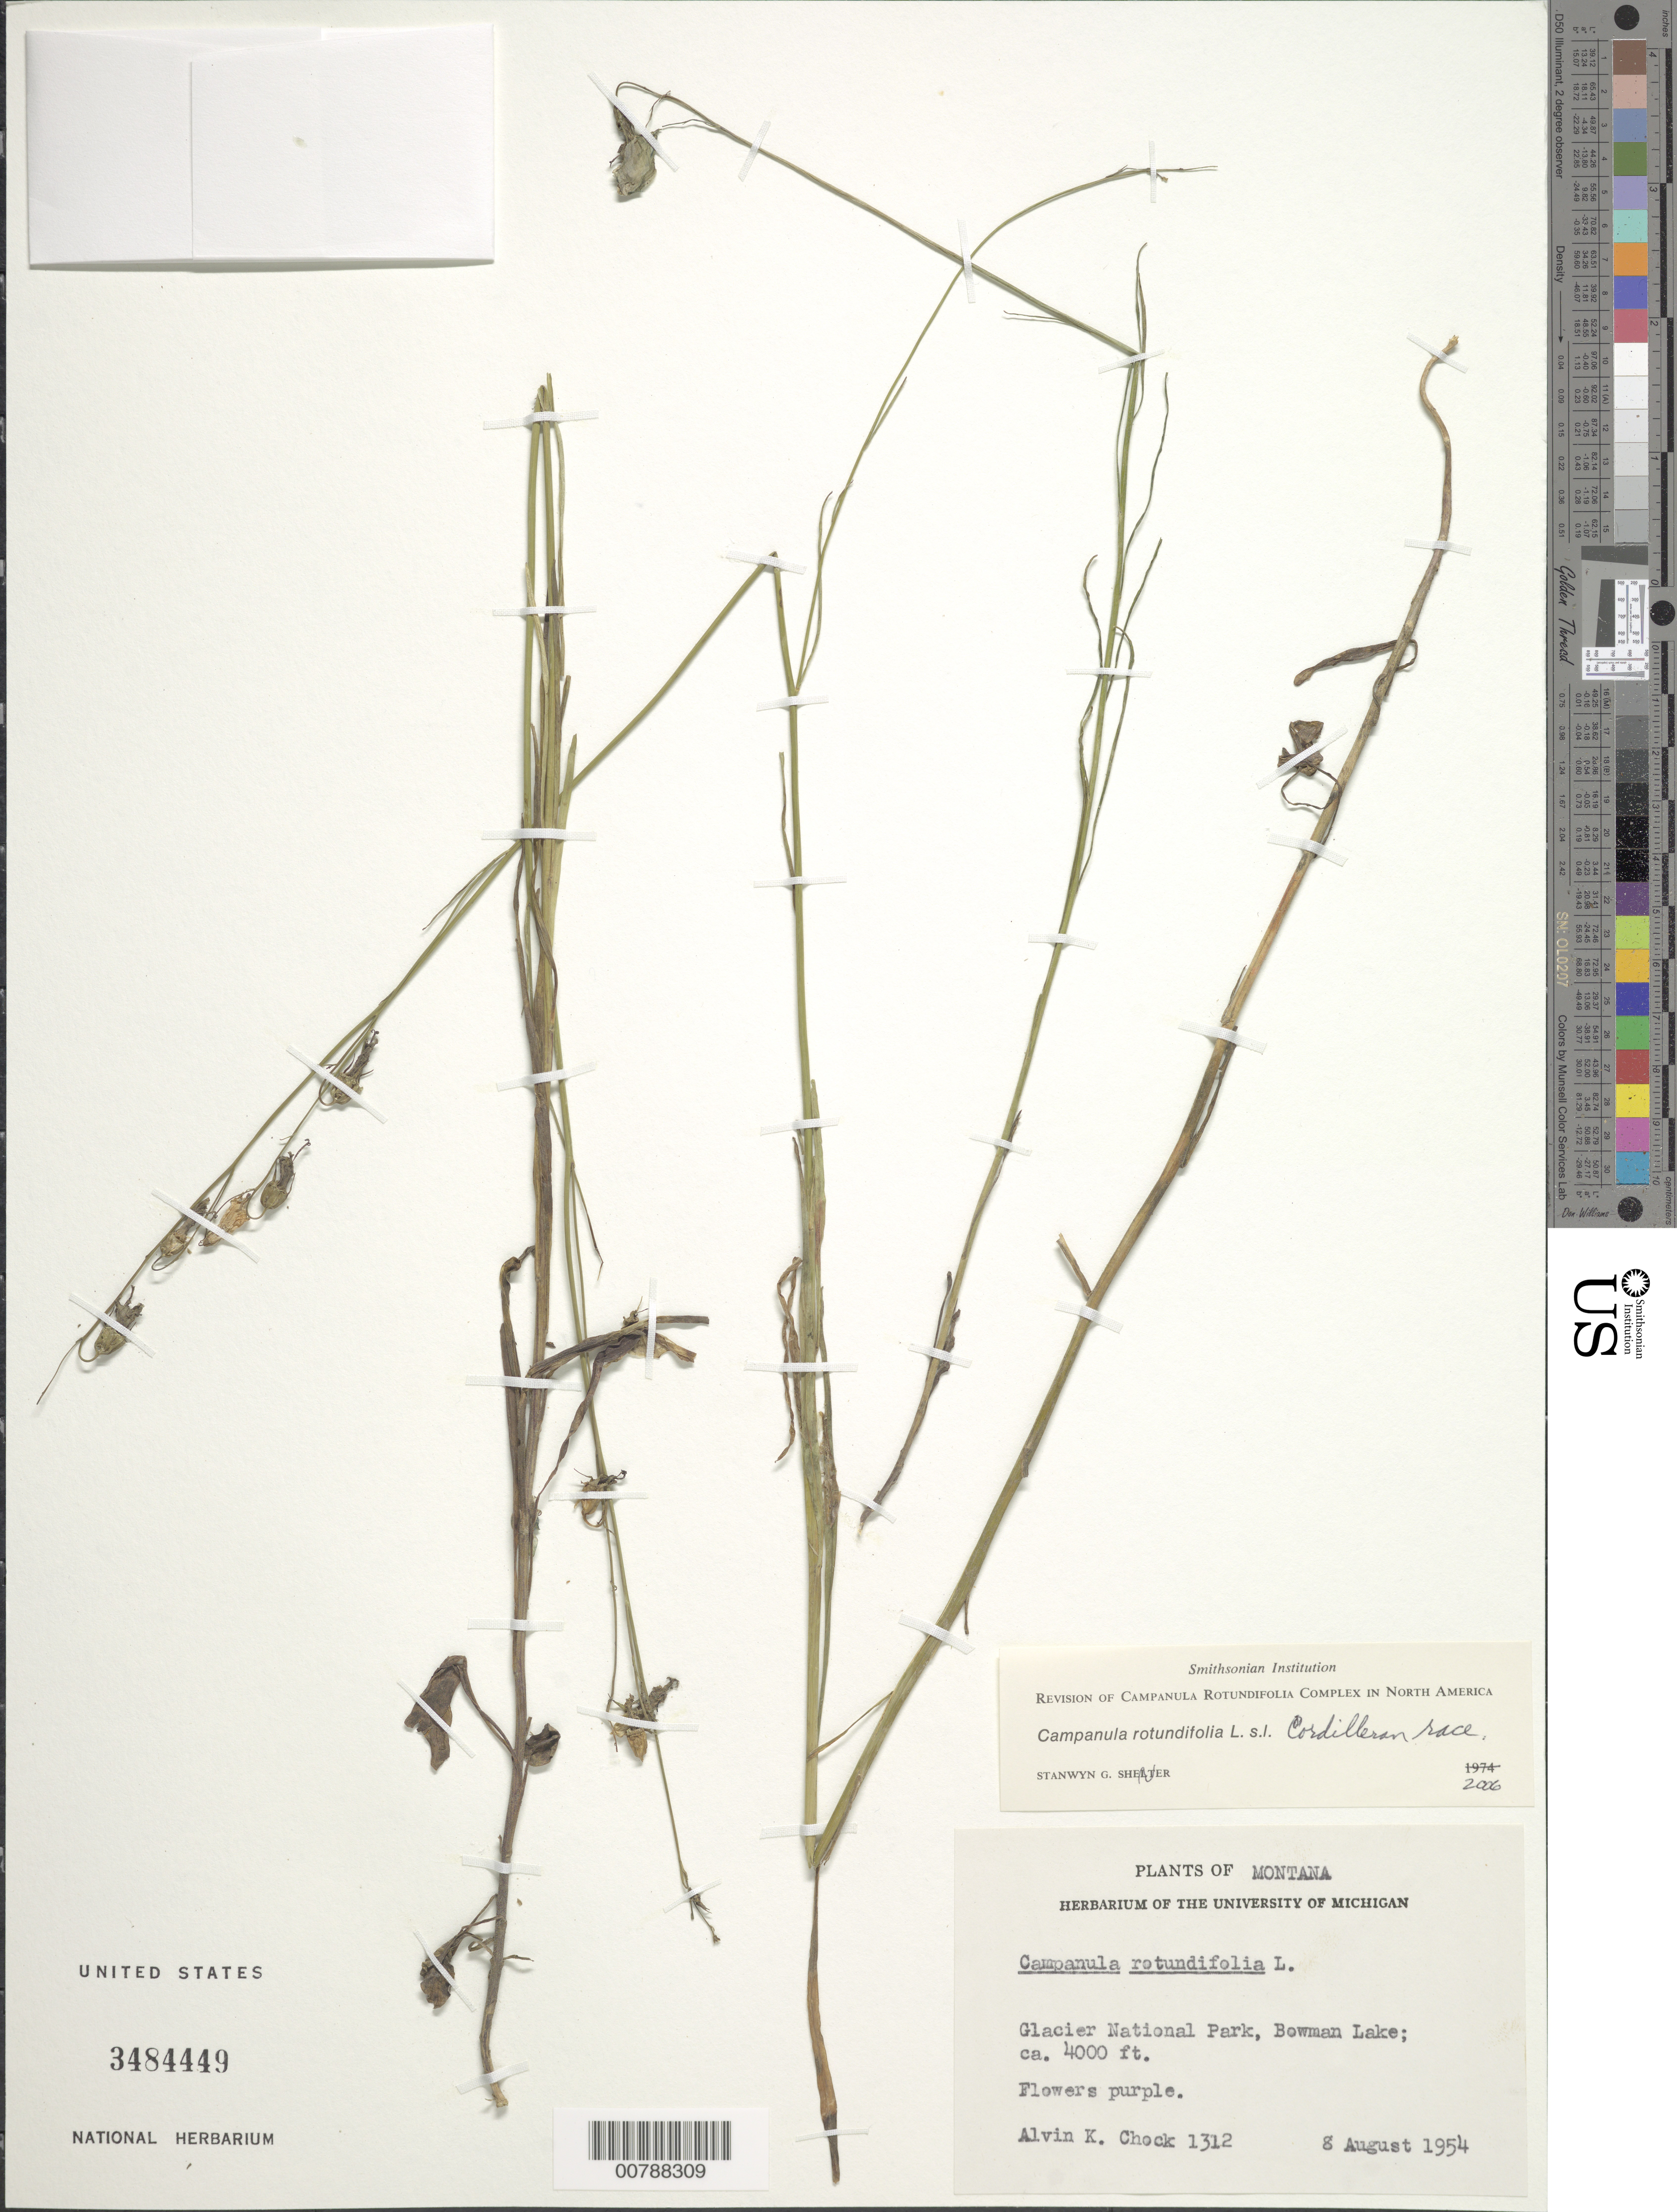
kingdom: Plantae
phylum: Tracheophyta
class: Magnoliopsida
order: Asterales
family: Campanulaceae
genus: Campanula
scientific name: Campanula rotundifolia L. Cordilleran race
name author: L.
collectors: A. Chock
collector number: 1312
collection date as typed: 8 August 1954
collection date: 1954-08-08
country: United States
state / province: Montana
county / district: Flathead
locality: Glacier National Park, Bowman Lake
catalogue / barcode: US 3484449